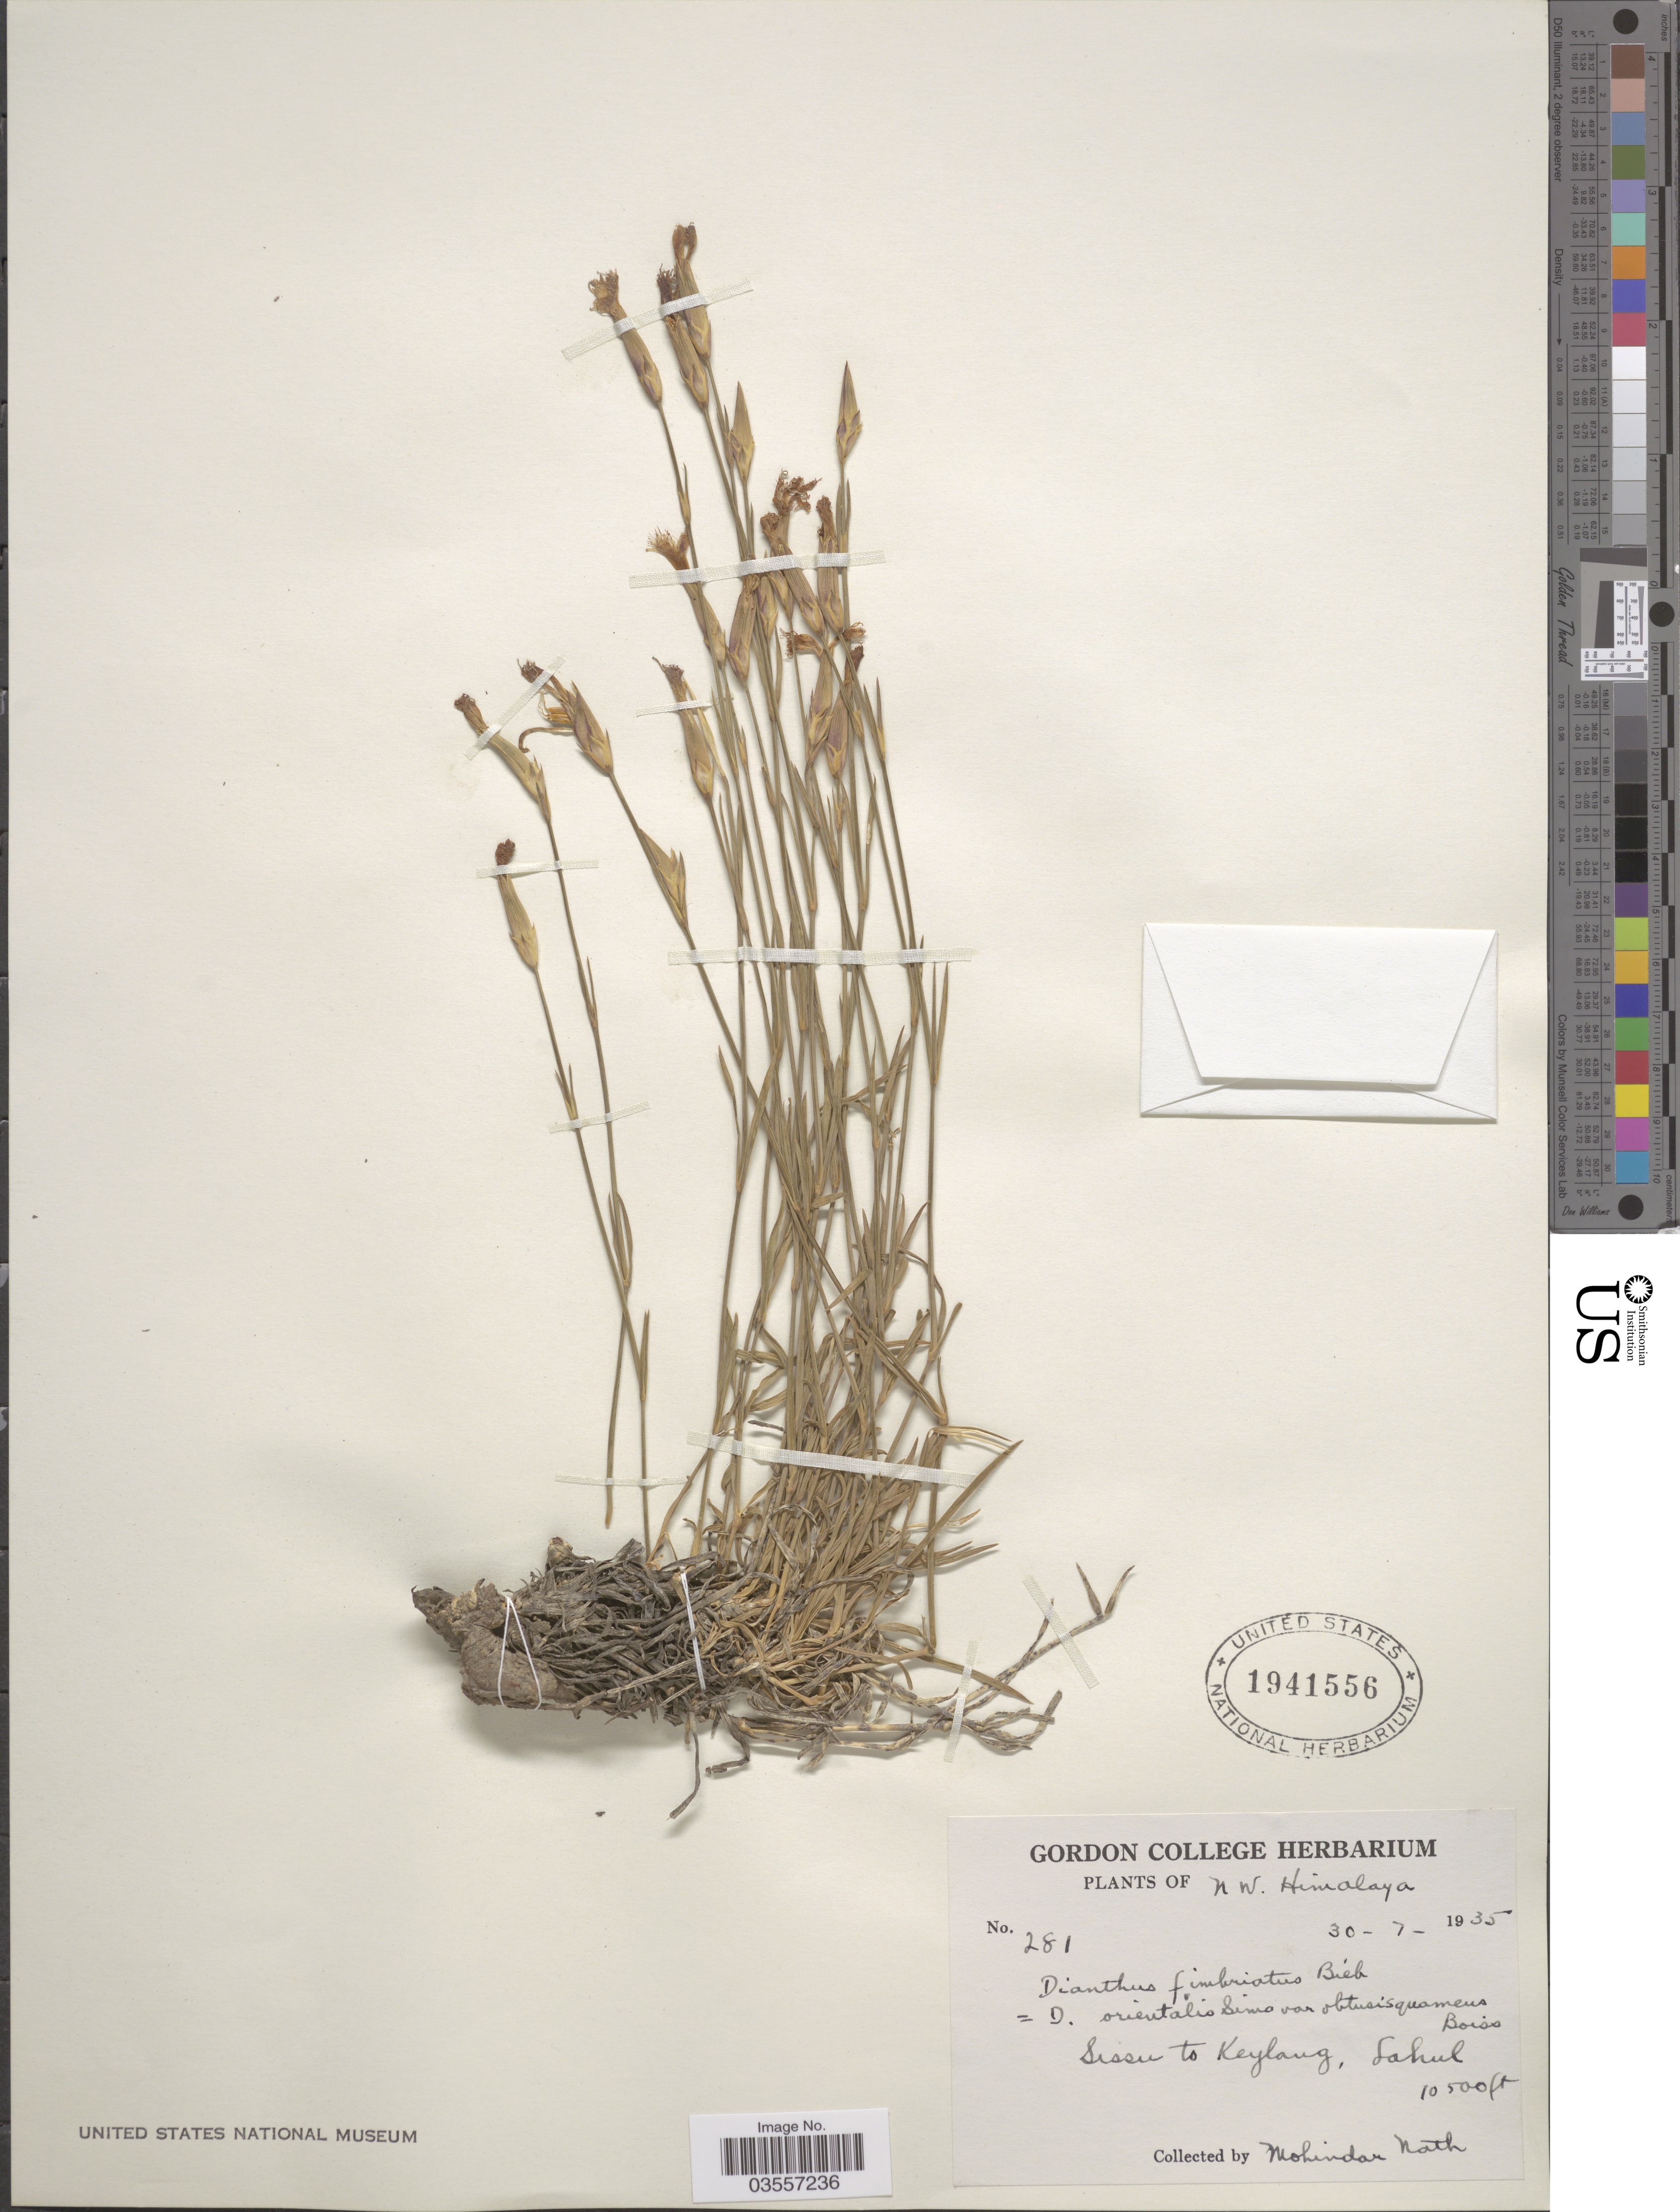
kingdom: Plantae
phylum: Tracheophyta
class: Magnoliopsida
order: Caryophyllales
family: Caryophyllaceae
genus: Dianthus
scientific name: Dianthus orientalis subsp. orientalis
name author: Adams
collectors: M. Nath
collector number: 281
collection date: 1935-07-30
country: India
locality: N W. Himalaya. Sissu to Keylang, Lahul.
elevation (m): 3200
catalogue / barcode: US 1941556